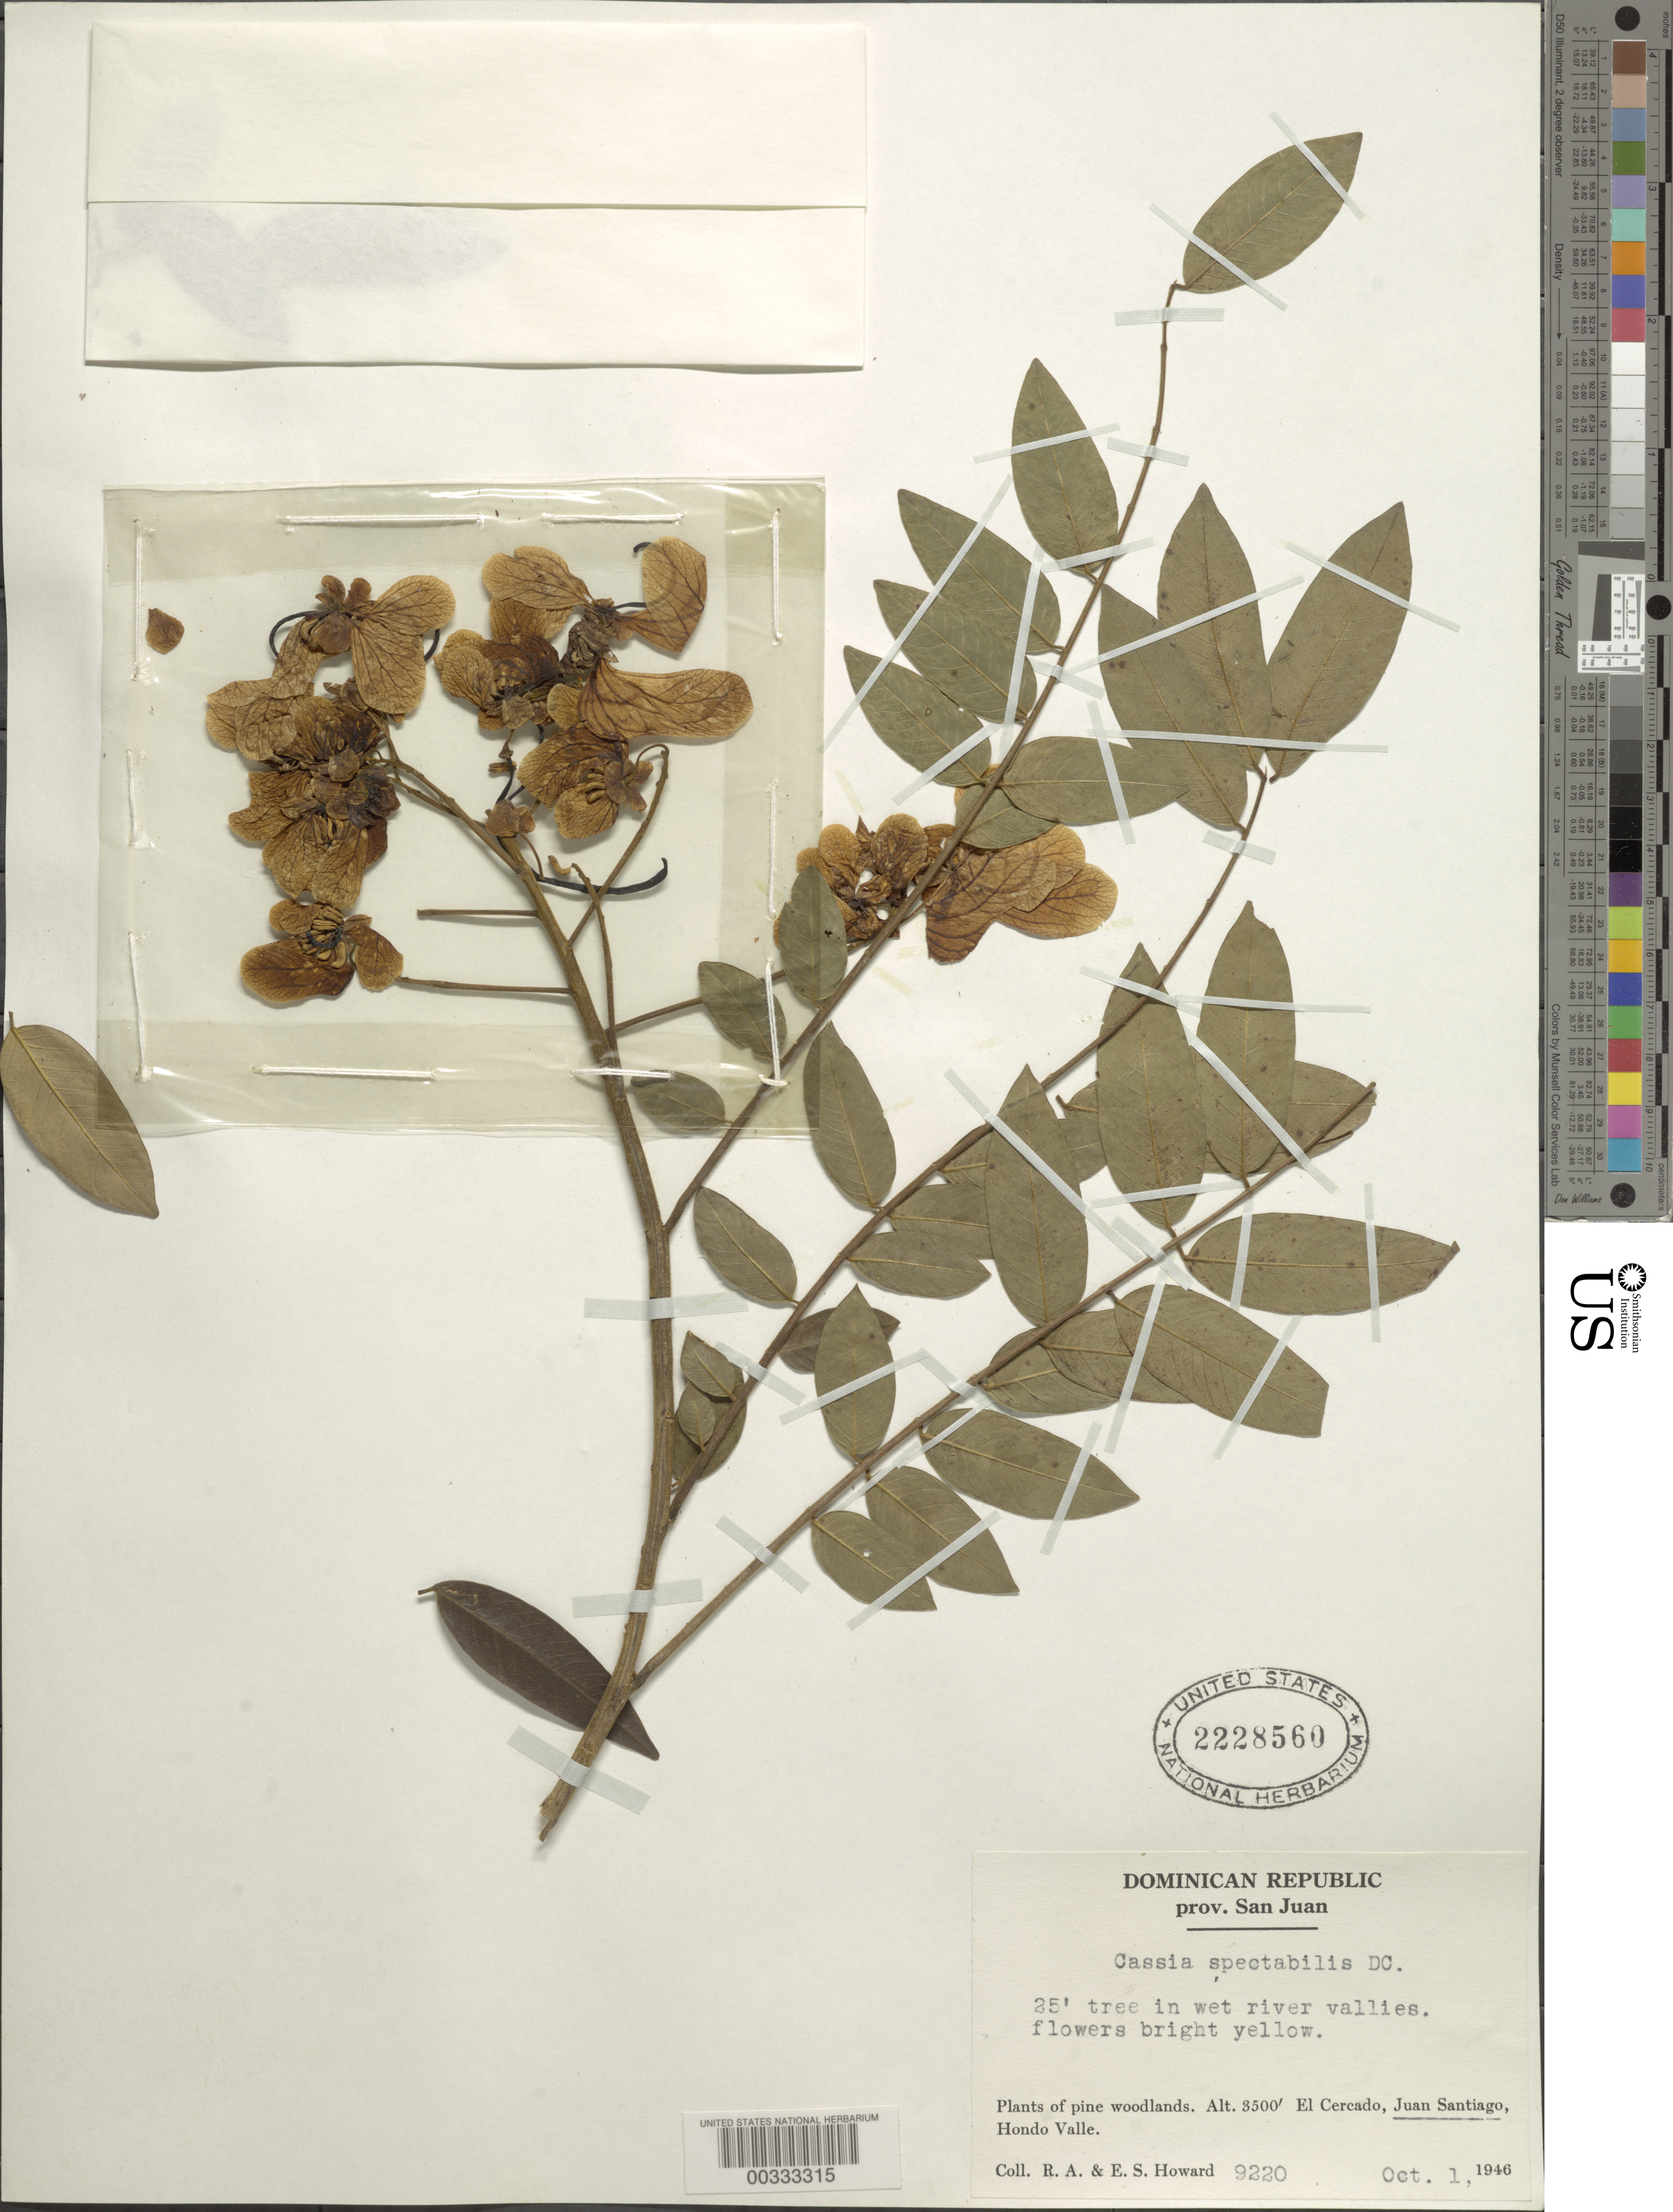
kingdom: Plantae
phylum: Tracheophyta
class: Magnoliopsida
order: Fabales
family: Fabaceae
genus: Senna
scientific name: Senna spectabilis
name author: (DC.) H.S. Irwin & Barneby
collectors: R. A. Howard & E. S. Howard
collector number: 9220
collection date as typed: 01 Oct 1946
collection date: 1946-10-01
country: Dominican Republic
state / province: San Juan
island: Hispaniola Island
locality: El cercado, juan santiago, hondo valle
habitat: Pine woodlands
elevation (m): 1067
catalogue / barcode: US 2228560